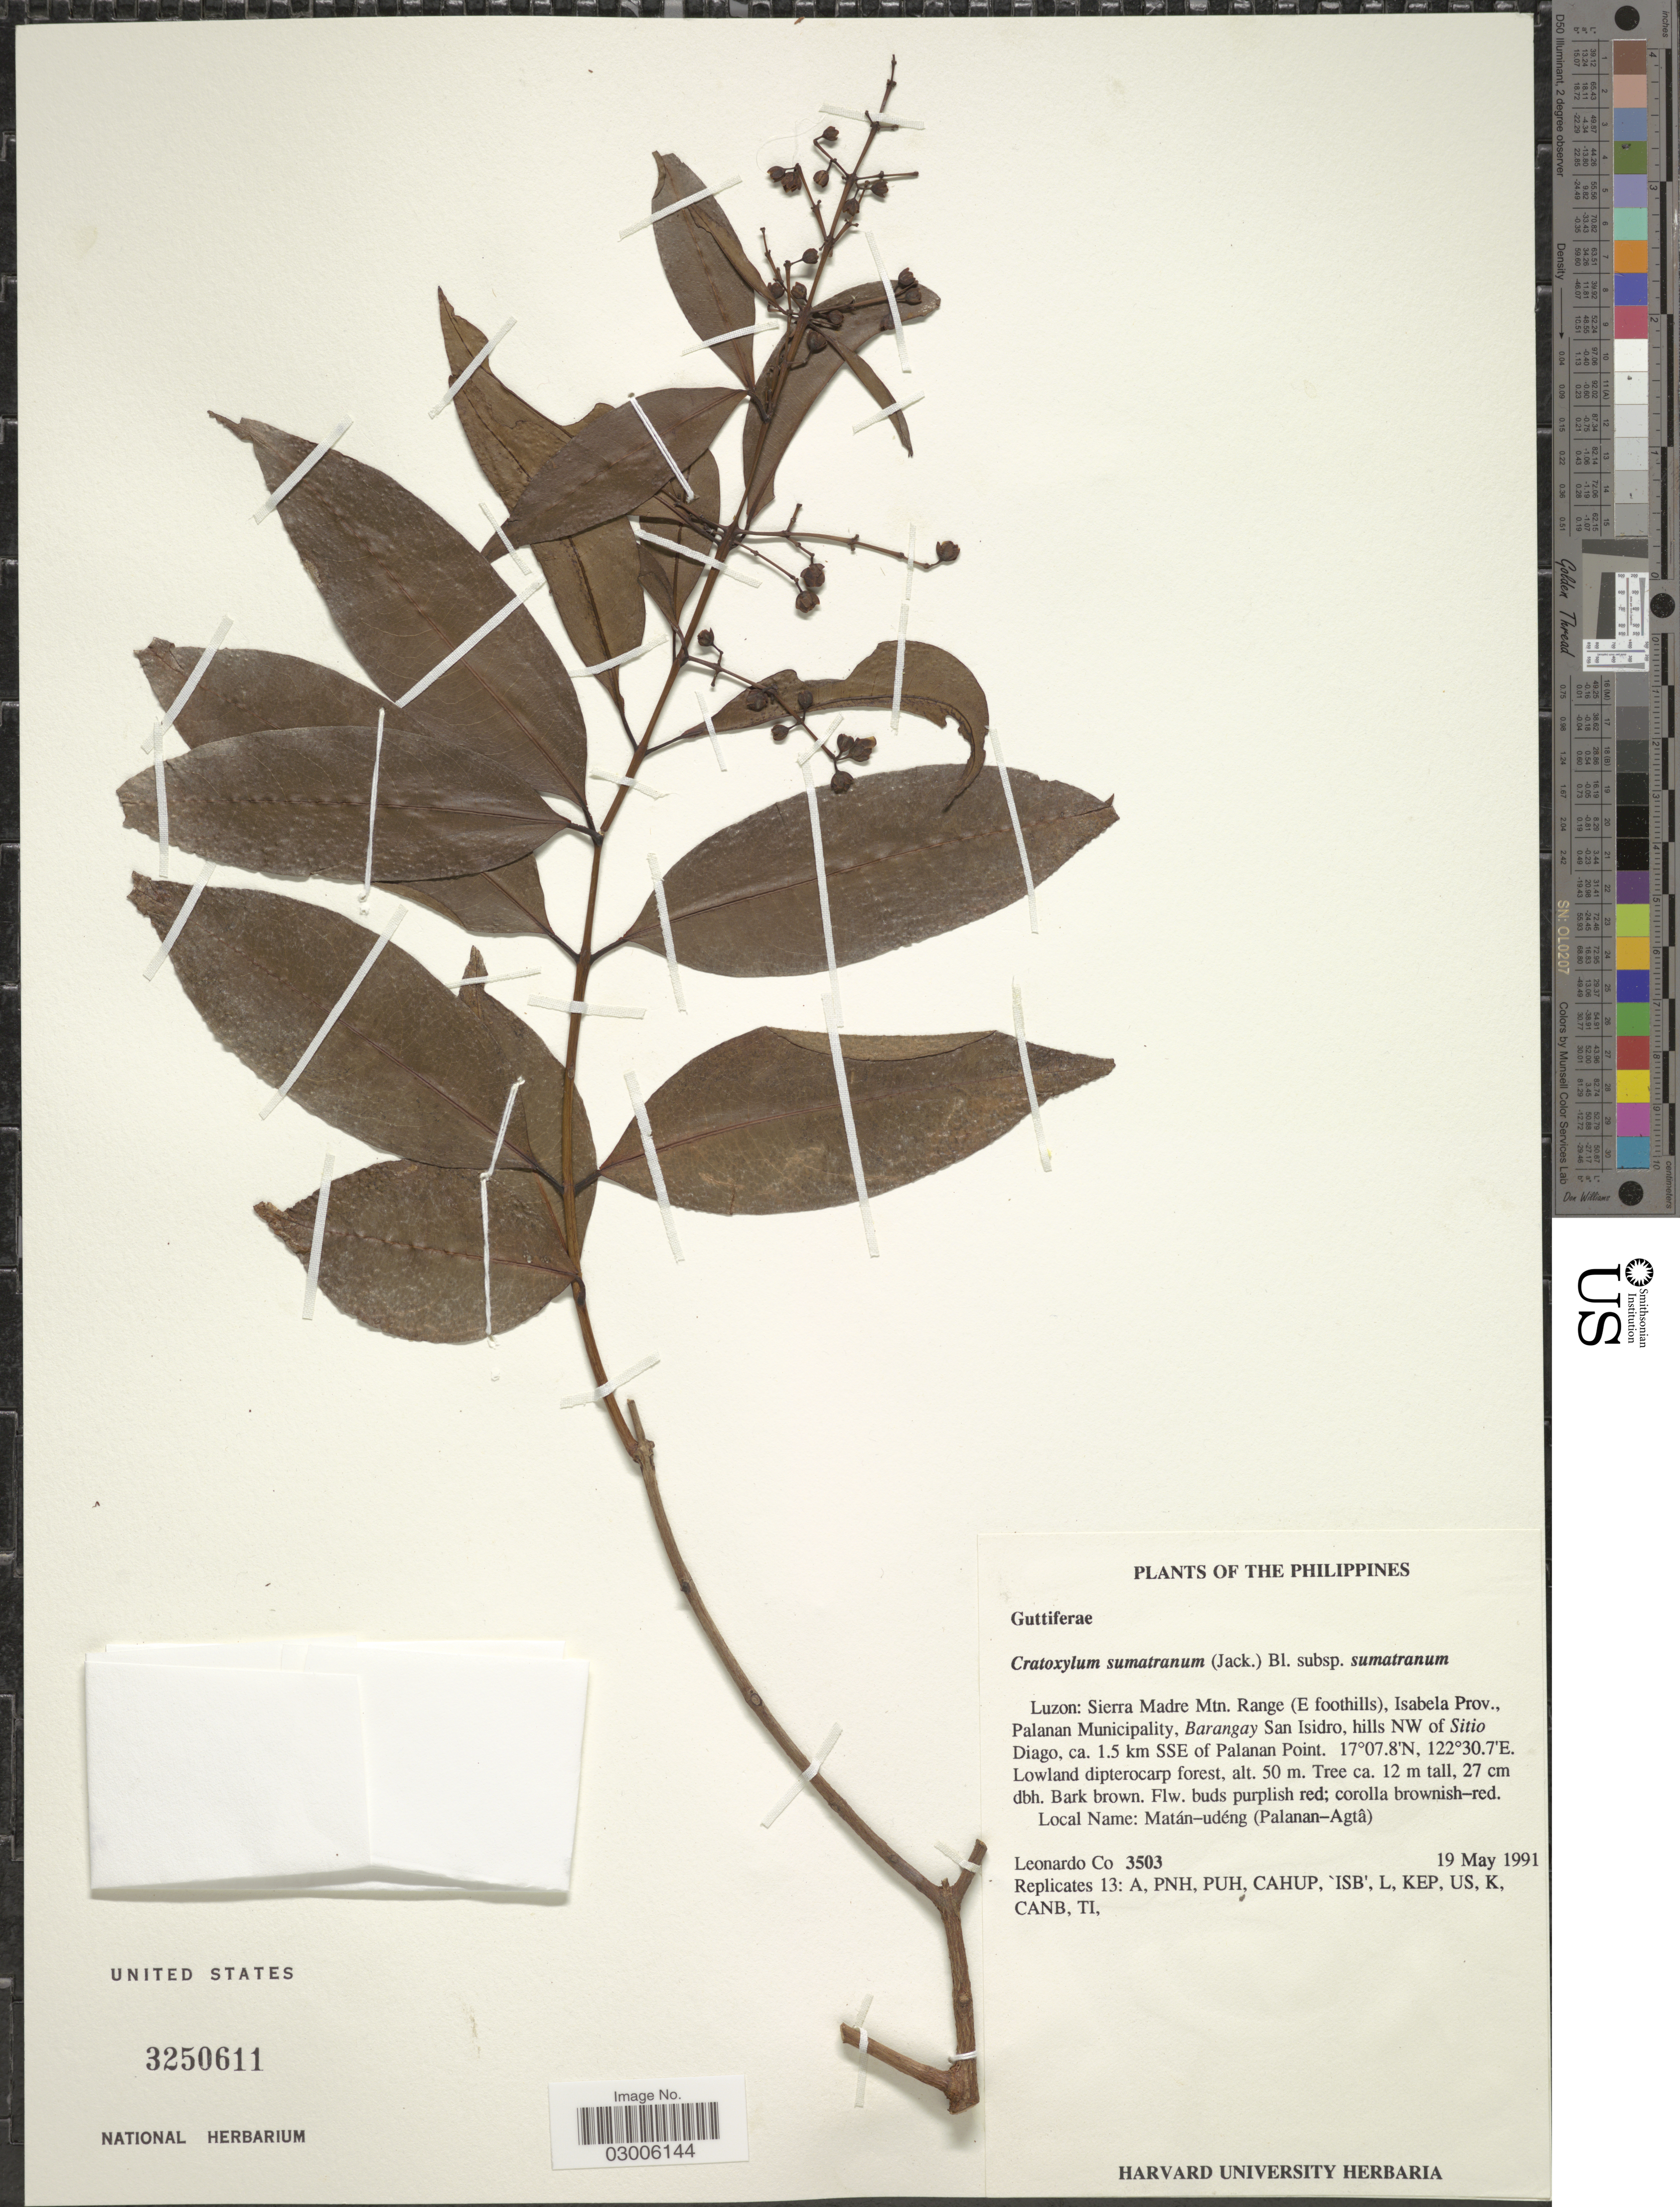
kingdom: Plantae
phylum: Tracheophyta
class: Magnoliopsida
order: Malpighiales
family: Hypericaceae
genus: Cratoxylum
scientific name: Cratoxylum sumatranum sensu Naves non Blume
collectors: L. Co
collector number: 3503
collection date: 1991-05-19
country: Philippines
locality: Luzon: Sierra Madre Mtn. Range (E foothills), Isabella Prov., Palanan Municipality, Barangay San Isidro, hills NW of Sitio Diago, ca. 1.5 km SSE of Palanan Point.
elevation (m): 50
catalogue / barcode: US 3250611